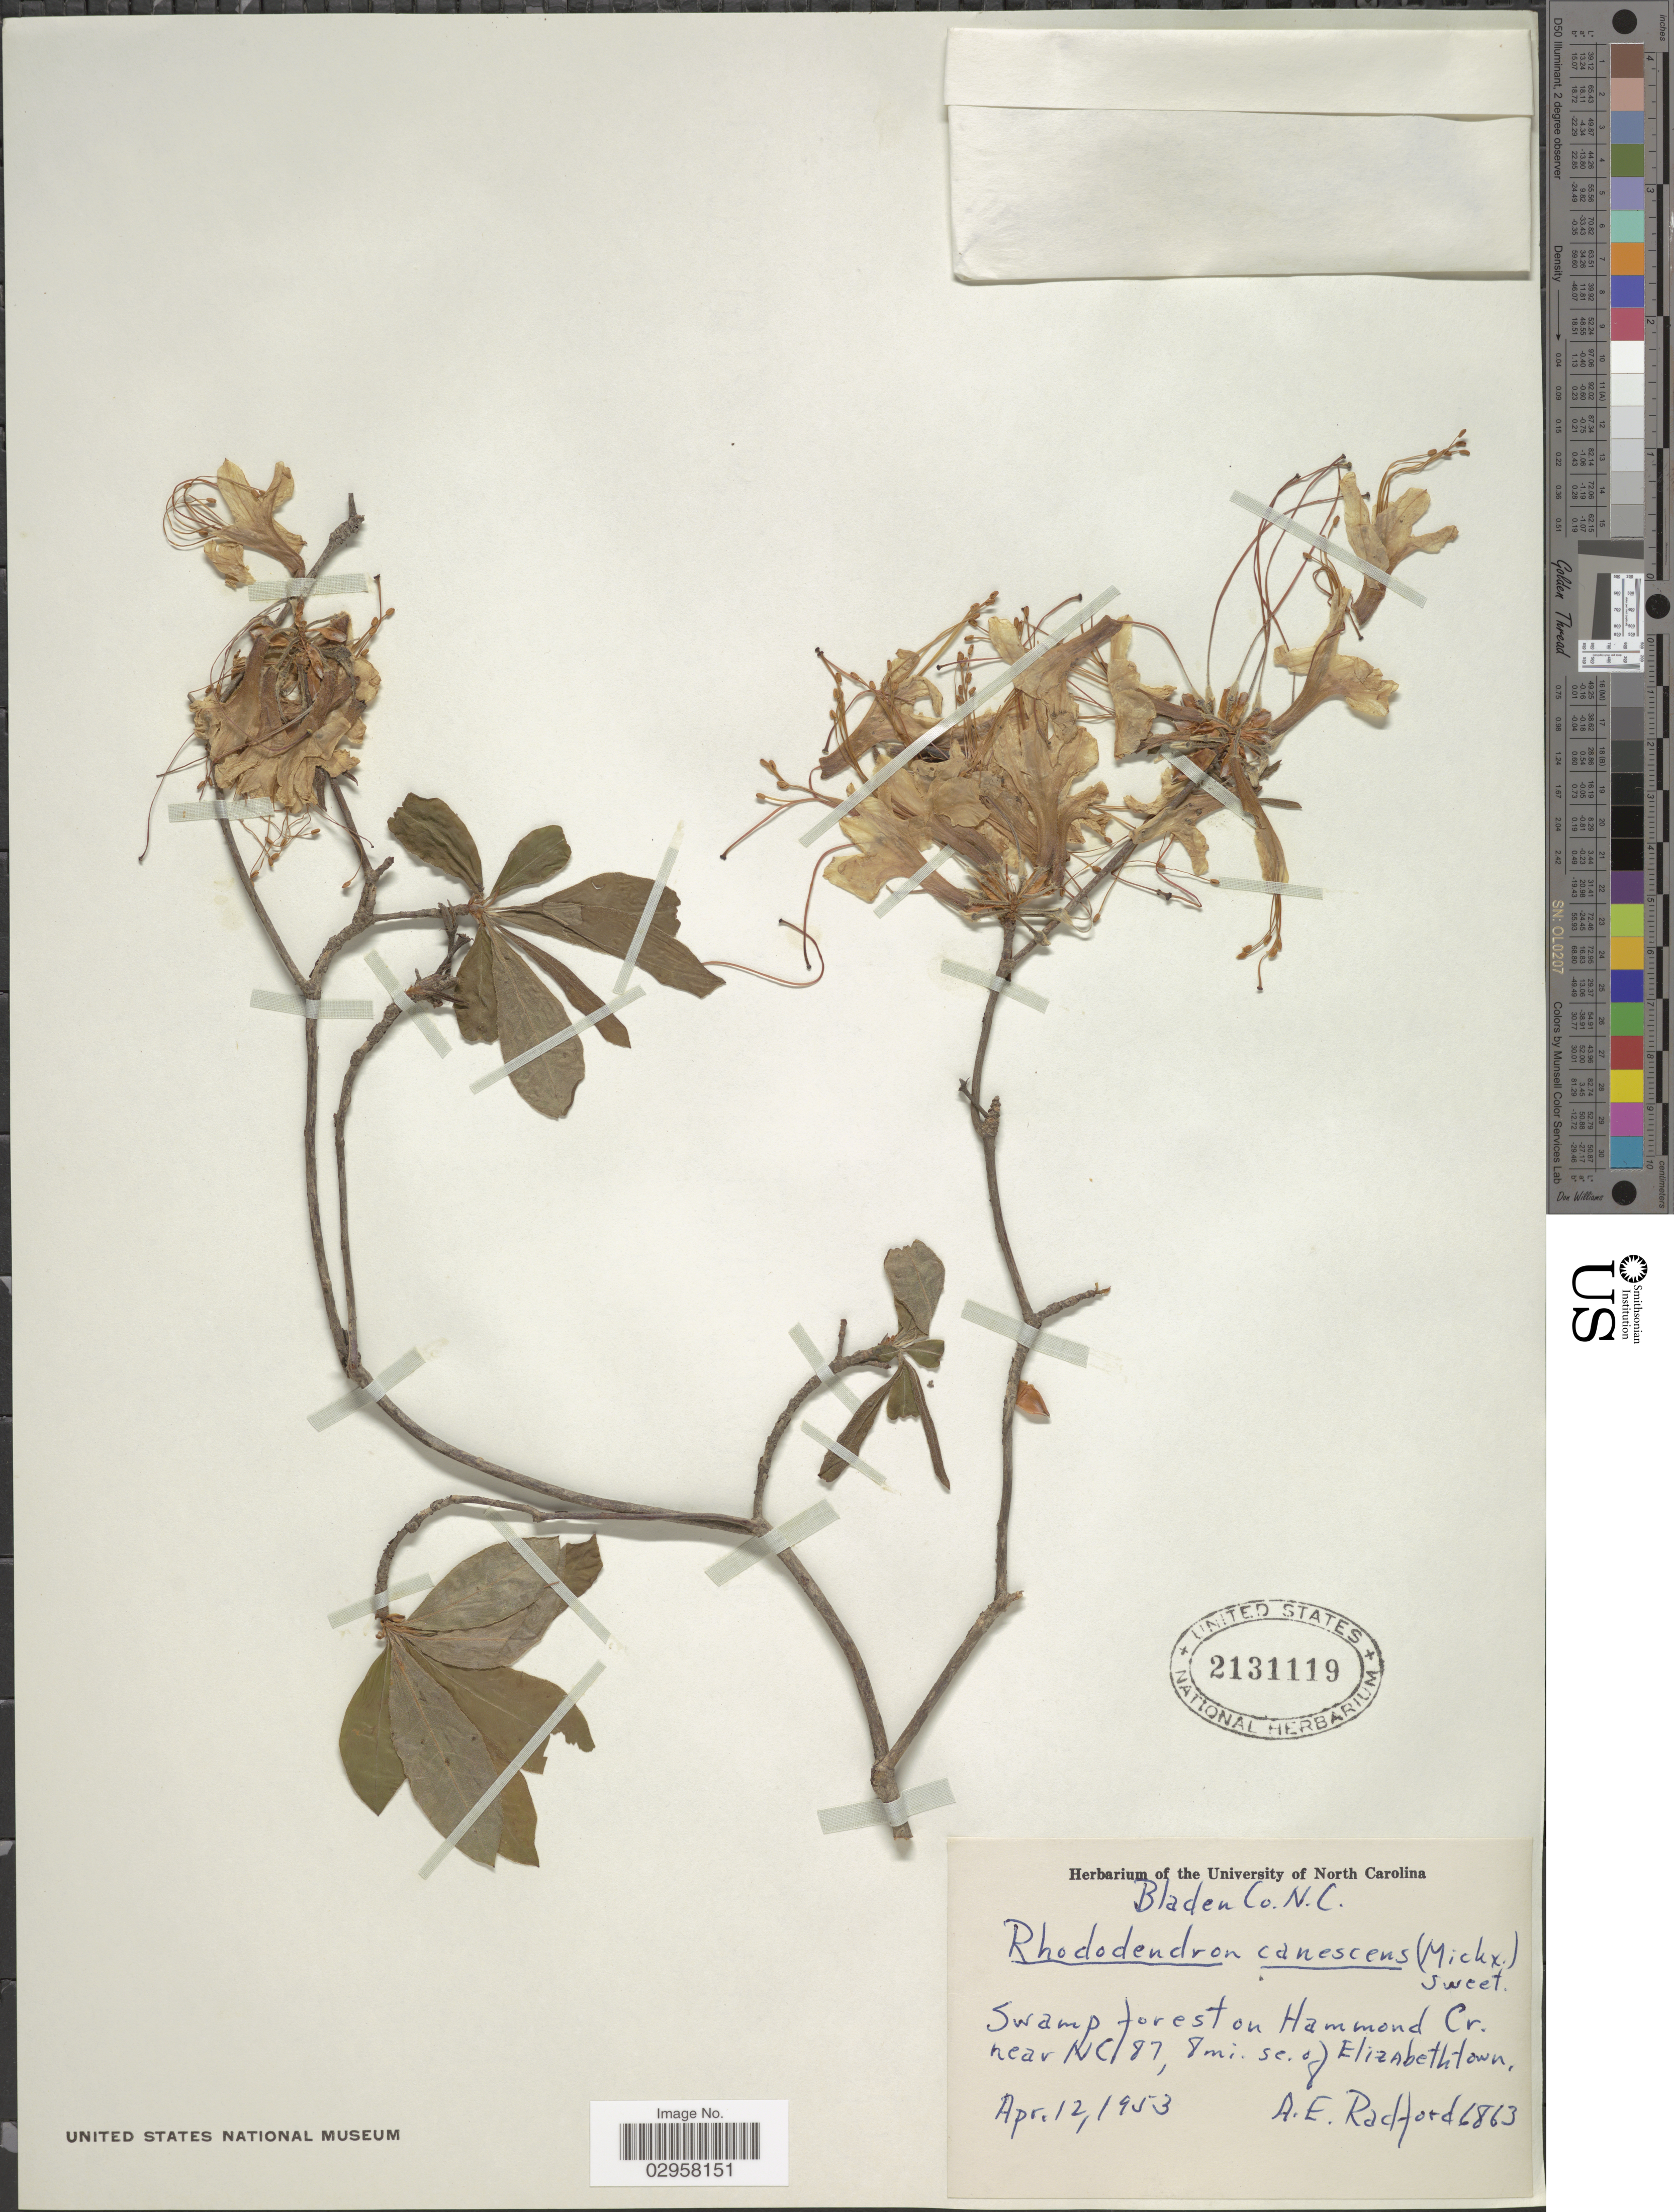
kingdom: Plantae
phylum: Tracheophyta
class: Magnoliopsida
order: Ericales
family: Ericaceae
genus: Rhododendron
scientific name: Rhododendron canescens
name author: (Michx.) Sweet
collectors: A. E. Radford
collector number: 6863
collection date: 1953-04-12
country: United States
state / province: North Carolina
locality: Bladen Co. Swamp forest on Hammond Cr. near NC87, 8 mi. se. of Elizabethtown.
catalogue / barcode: US 2131119